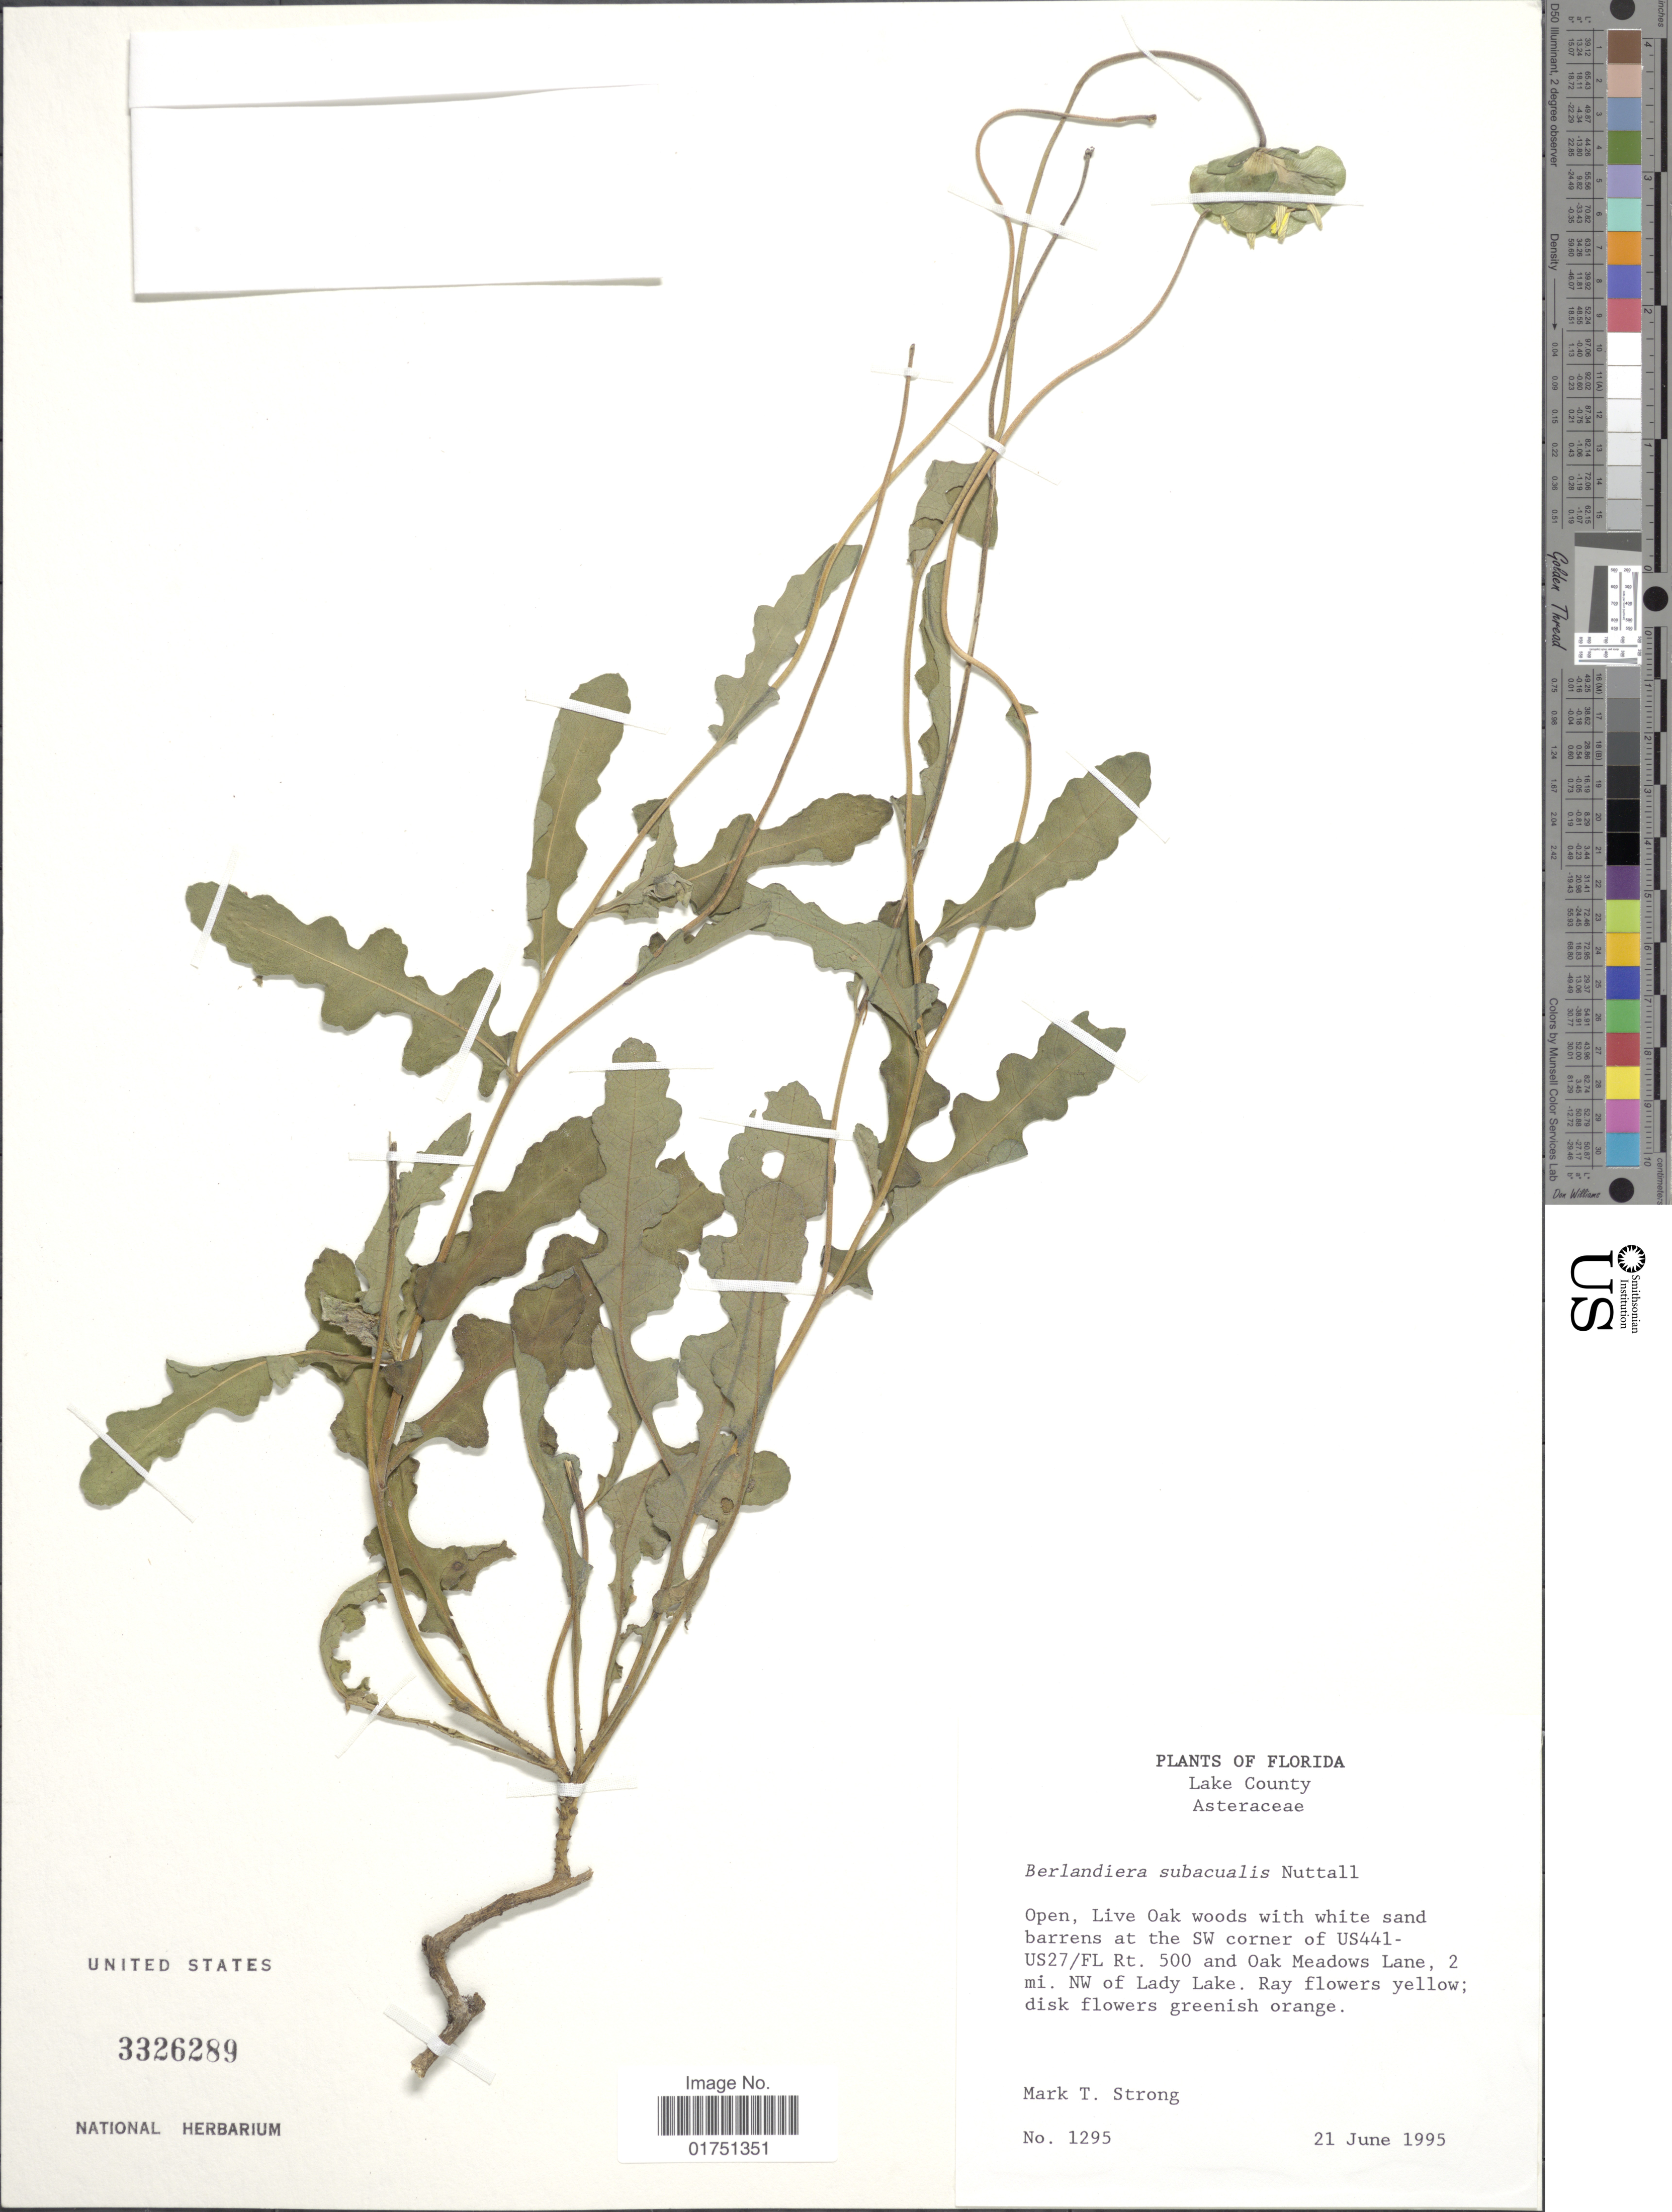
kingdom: Plantae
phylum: Tracheophyta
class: Magnoliopsida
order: Asterales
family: Asteraceae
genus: Berlandiera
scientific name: Berlandiera subacaulis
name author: Nutt.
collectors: M. T. Strong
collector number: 1295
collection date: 1995-06-21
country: United States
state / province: Florida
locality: Lake County. Open, Live Oak woods with white sand barrens at the SW corner of US441-US27/FL Rt. 500 and Oak Meadow Lane, 2 mi. NW of Lady Lake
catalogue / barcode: US 3326289